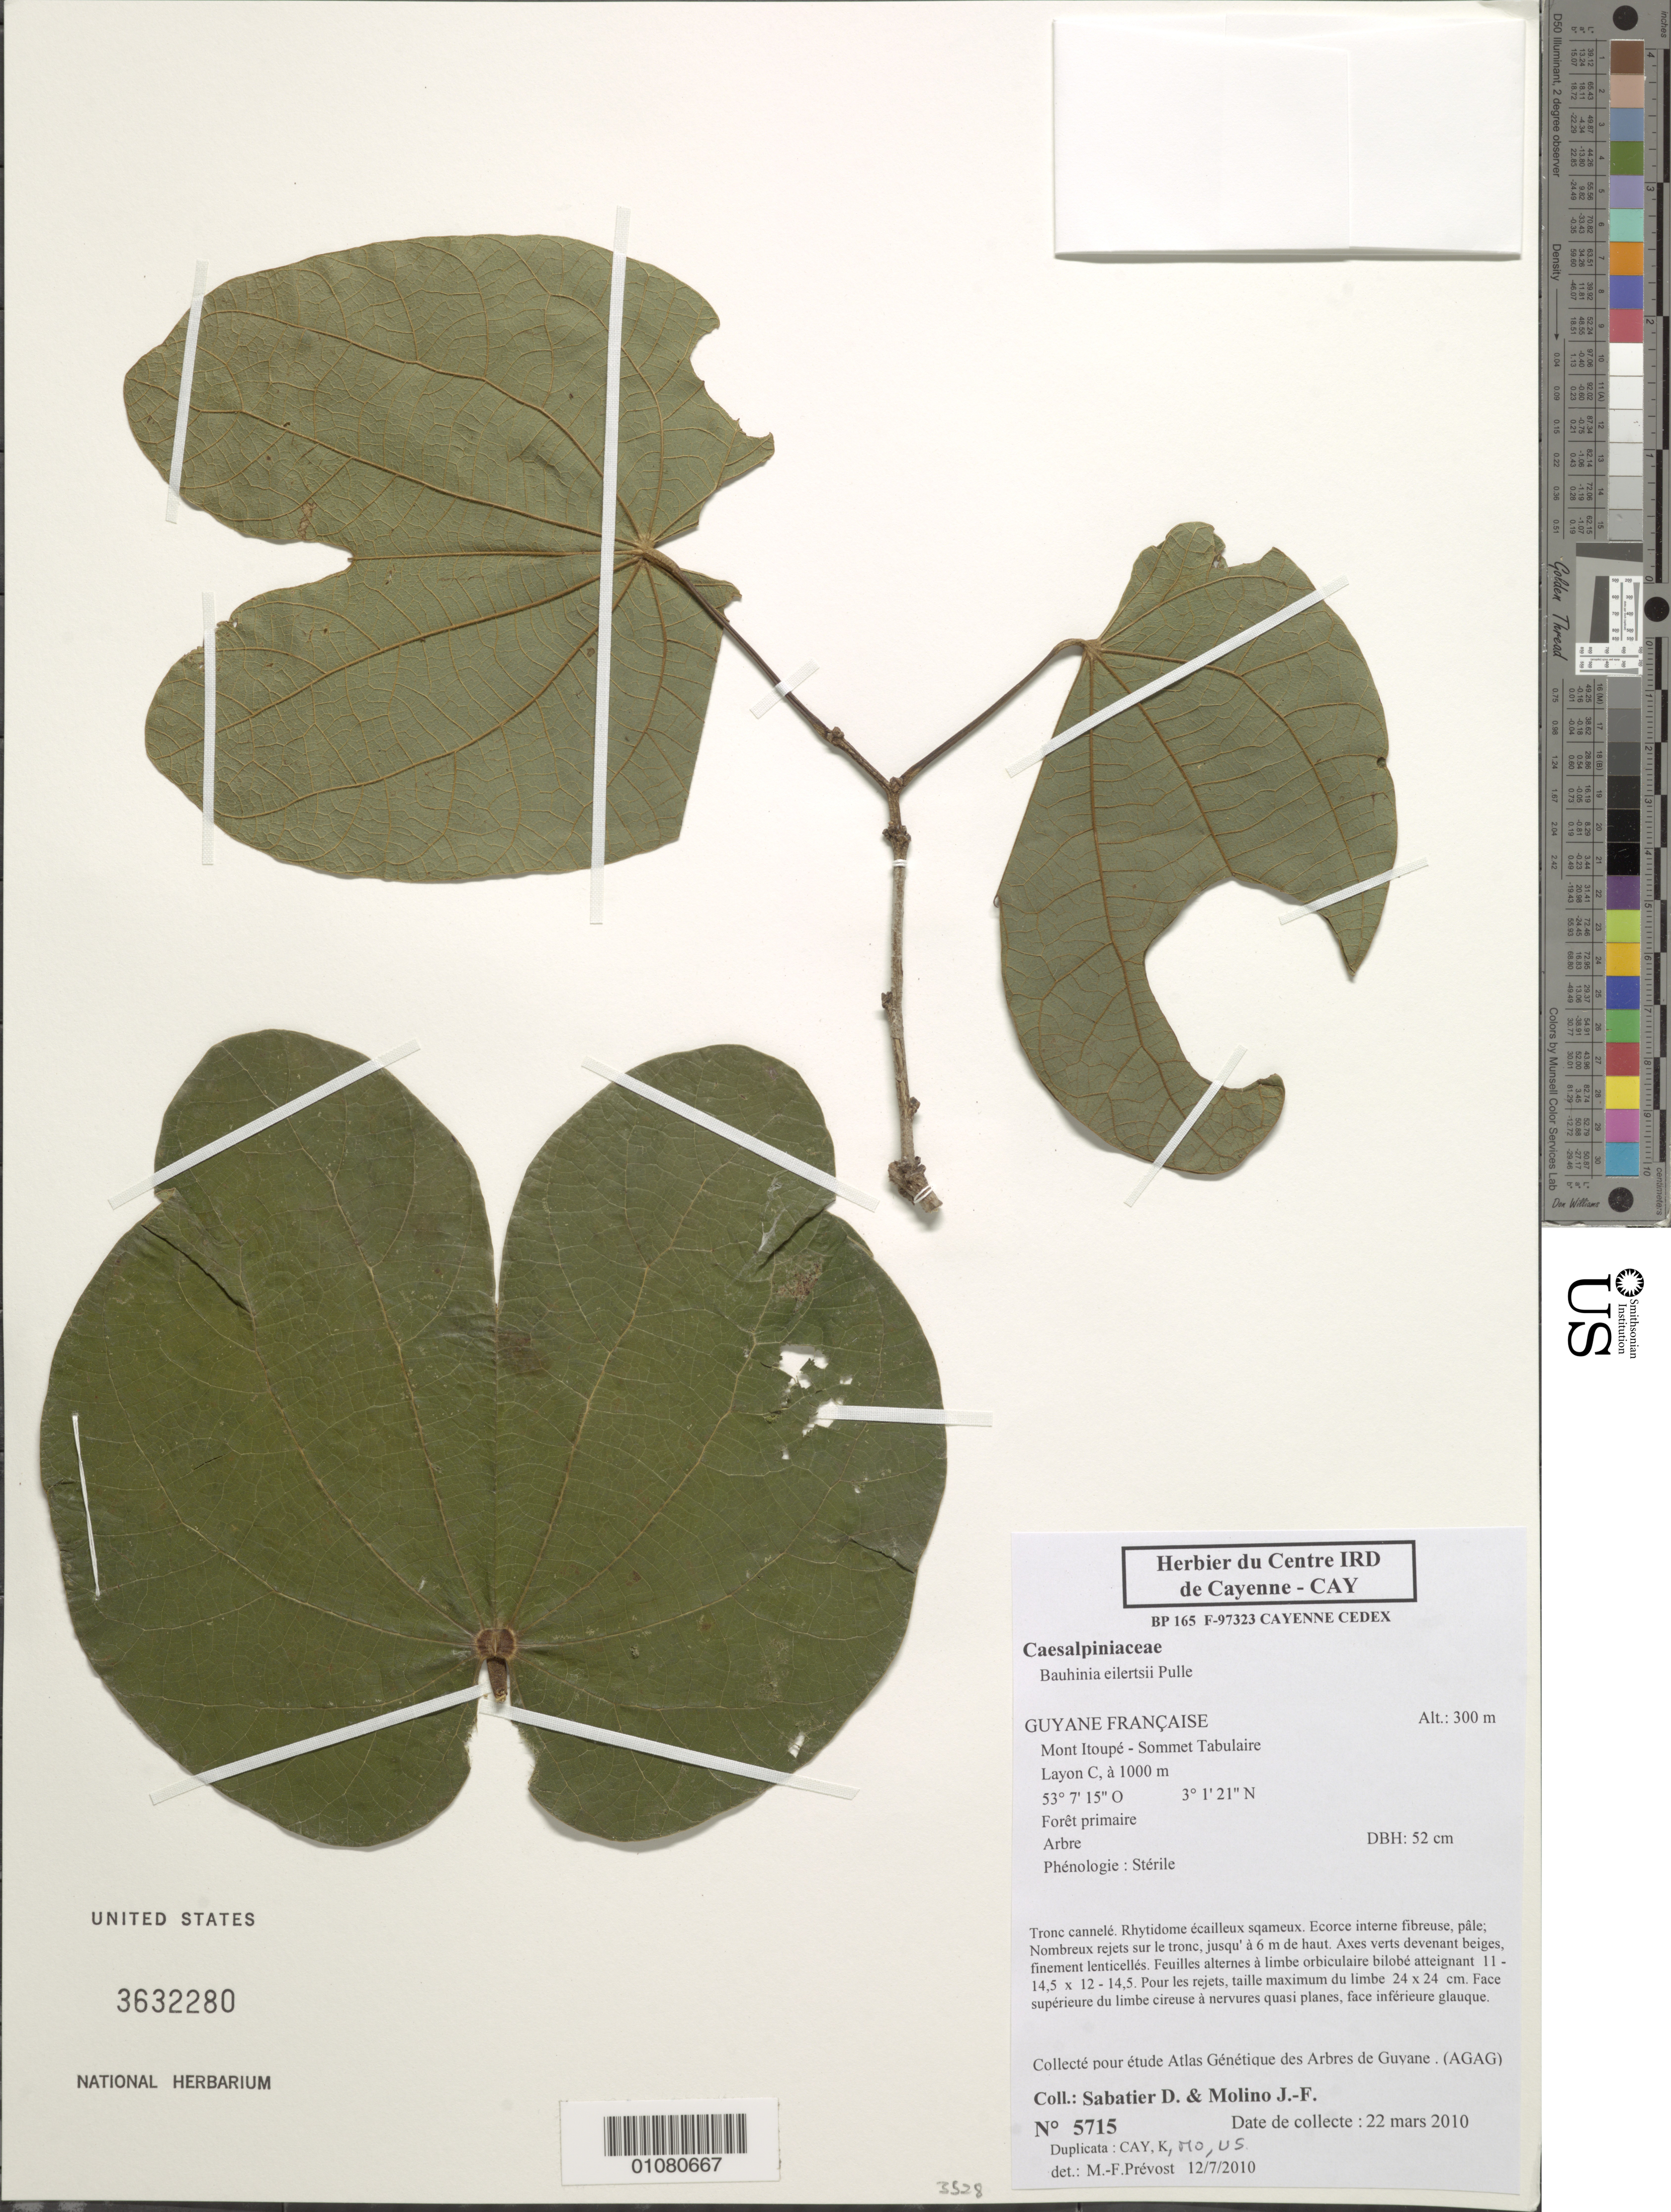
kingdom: Plantae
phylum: Tracheophyta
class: Magnoliopsida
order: Fabales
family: Fabaceae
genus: Bauhinia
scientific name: Bauhinia eilertsii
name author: Pulle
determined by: Sabatier, D.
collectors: D. Sabatier & J. Molino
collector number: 5715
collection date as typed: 22-Mar-10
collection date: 1910-03-22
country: French Guiana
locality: Mont Itoupé - Sommet Tabulaire, Layon C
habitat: Forêt primaire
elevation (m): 1000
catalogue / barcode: US 3632280